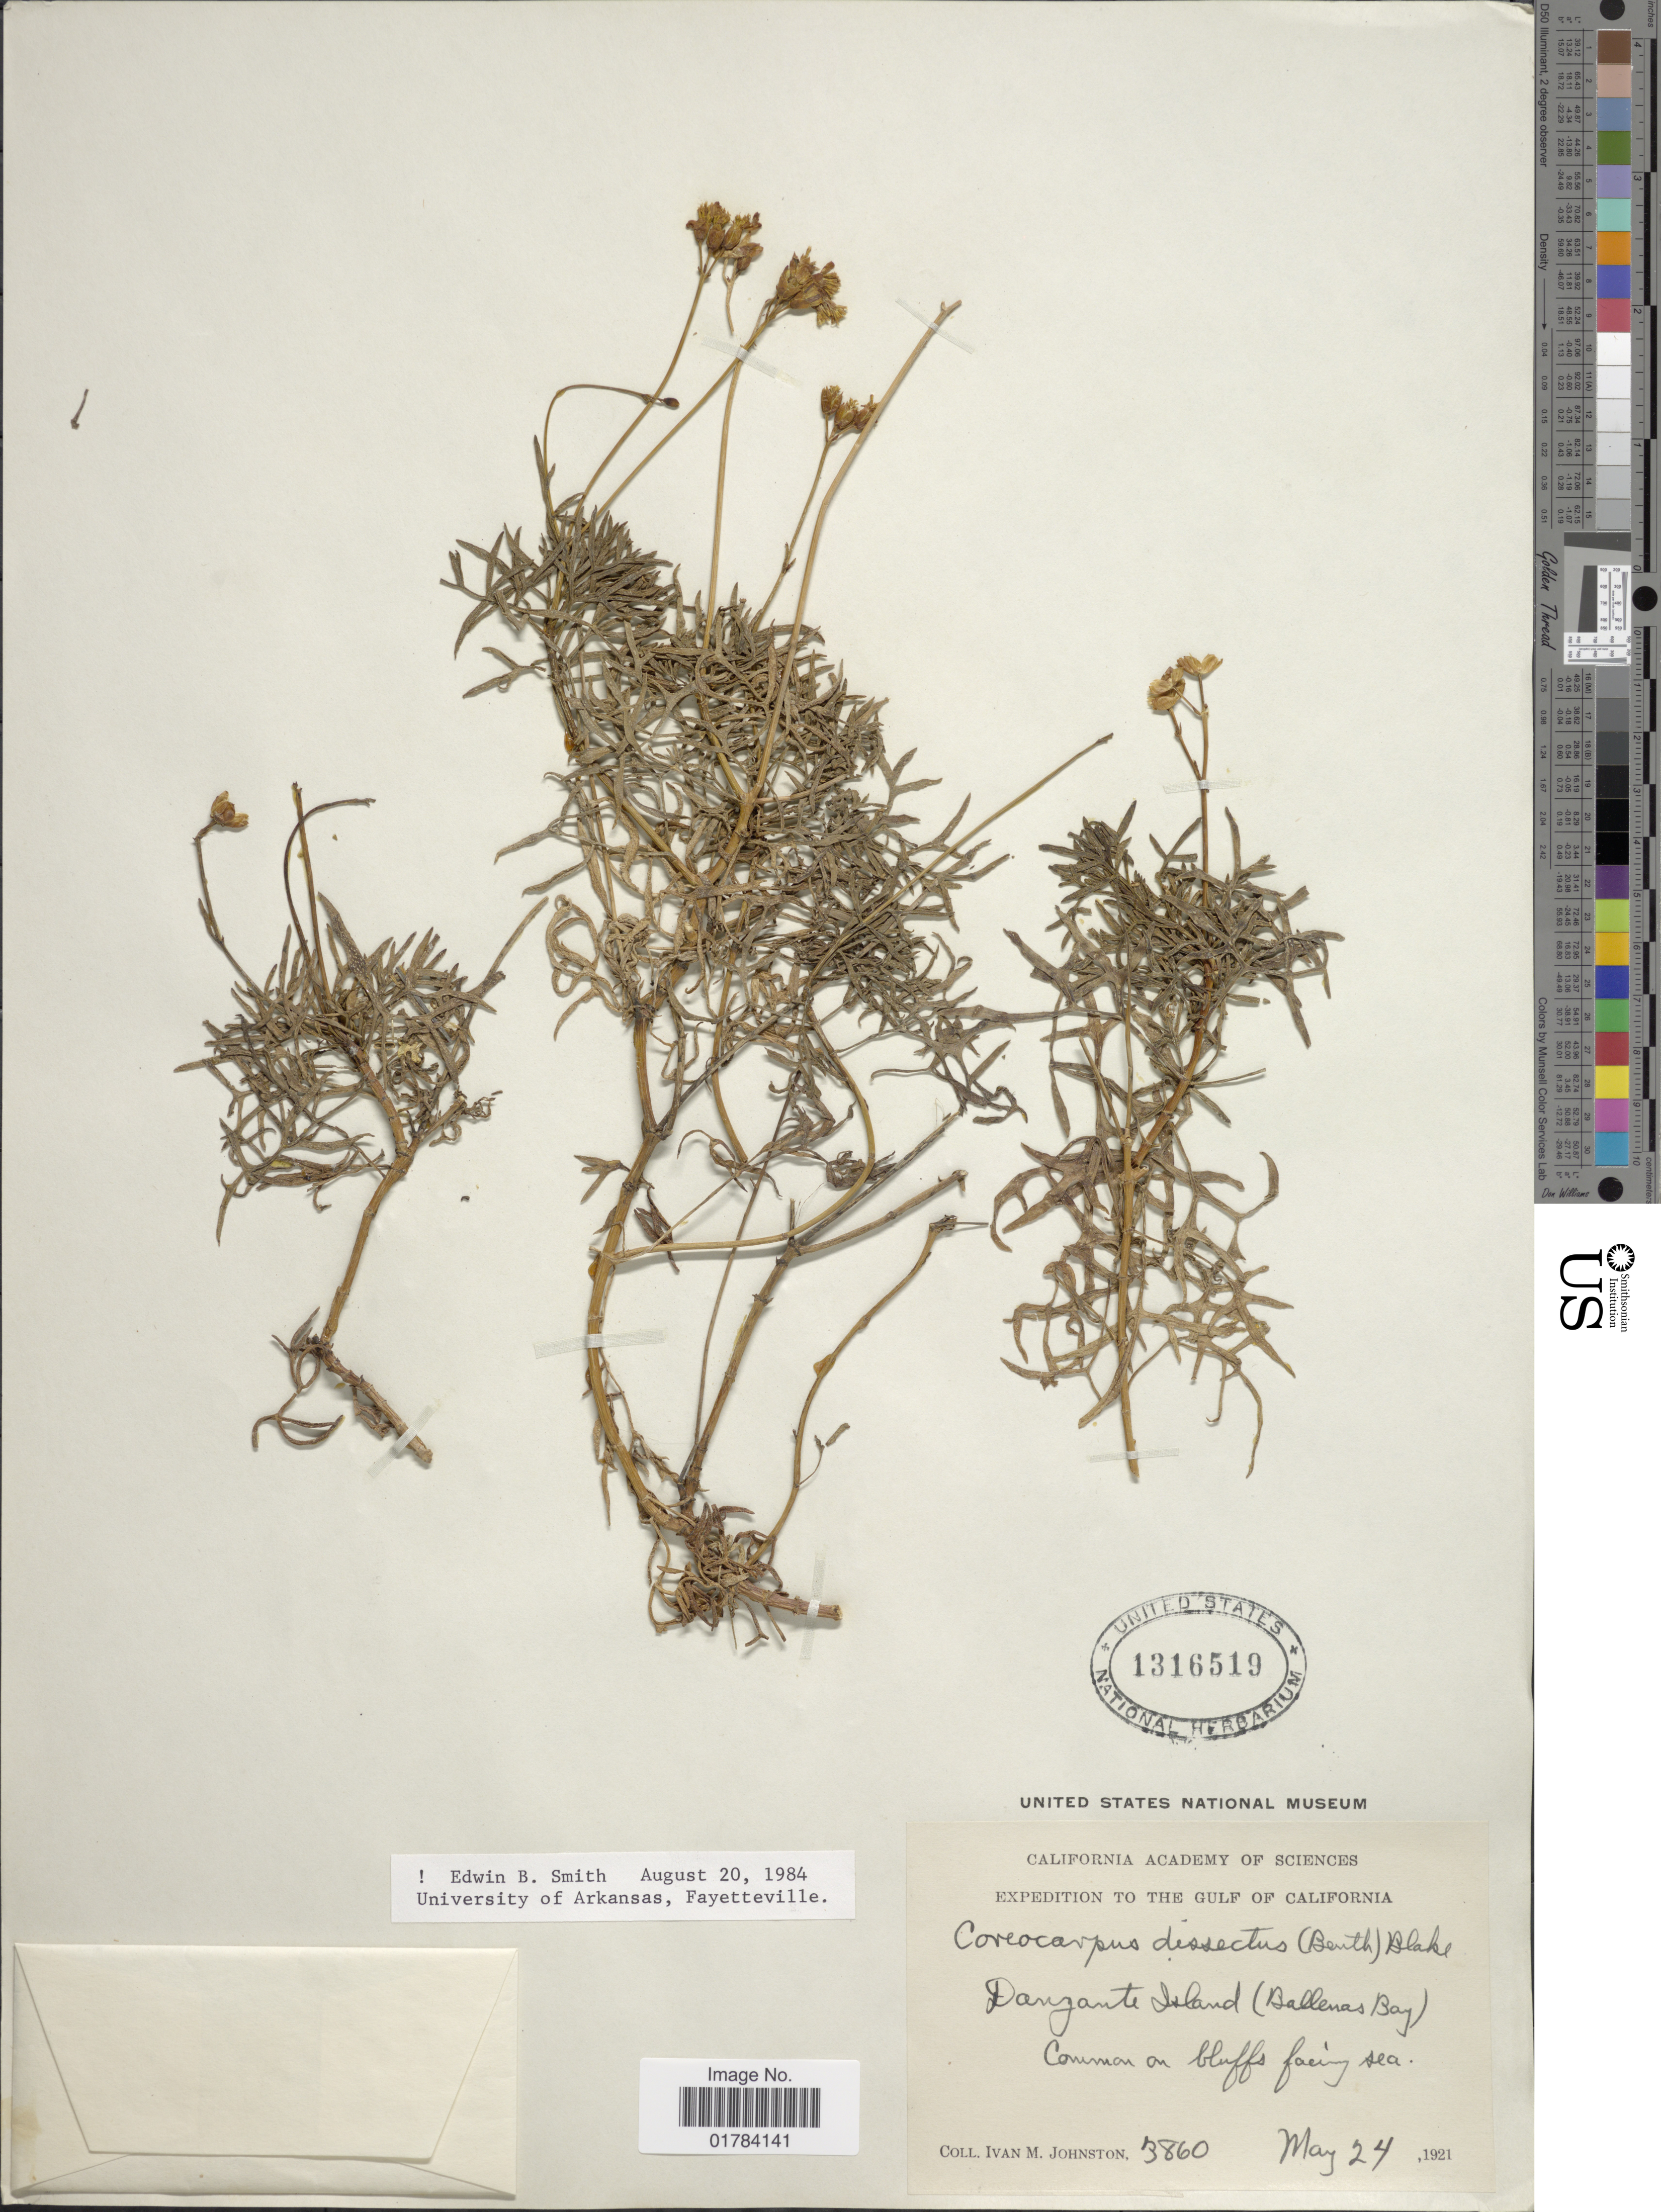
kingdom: Plantae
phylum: Tracheophyta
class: Magnoliopsida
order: Asterales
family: Asteraceae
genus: Coreocarpus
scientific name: Coreocarpus dissectus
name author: (Benth.) S.F. Blake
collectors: I.M. Johnston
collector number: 3860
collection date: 1921-05-24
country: Mexico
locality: The Gulf of California, Danzante Island (Ballenas Bay), Common on bluffs facing sea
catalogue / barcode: US 1316519